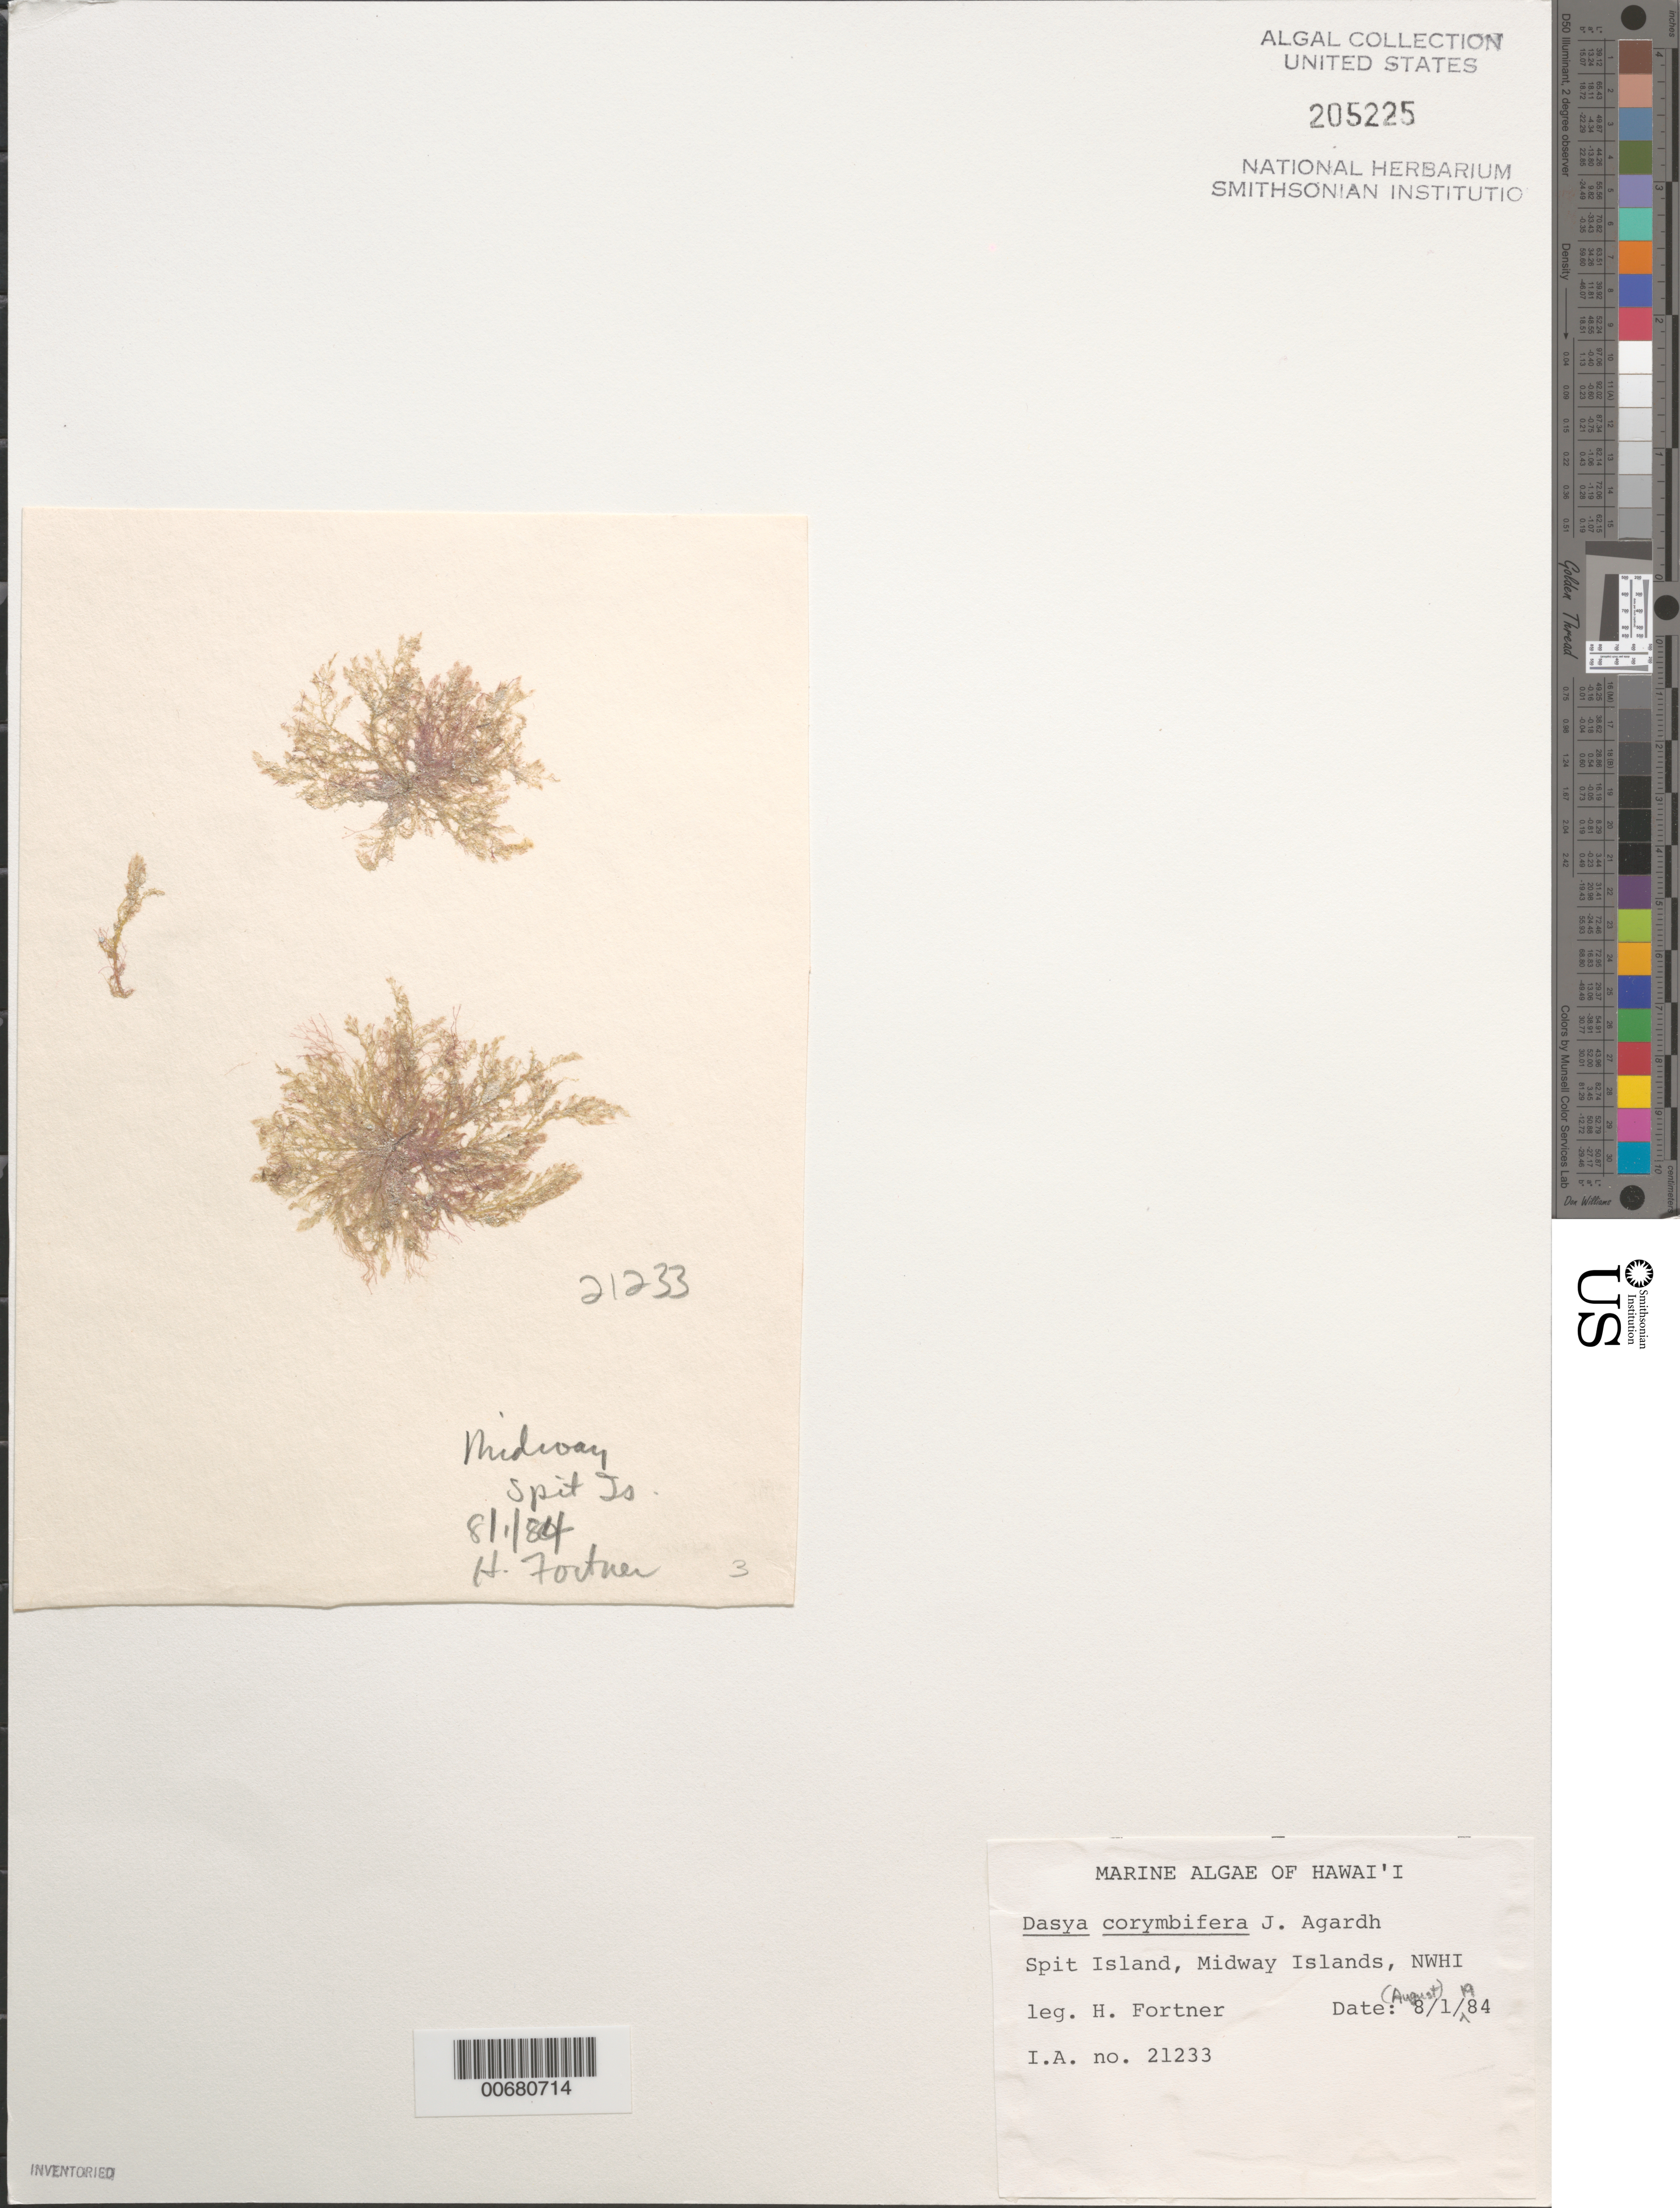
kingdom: Plantae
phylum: Rhodophyta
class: Florideophyceae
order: Ceramiales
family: Dasyaceae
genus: Dasya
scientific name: Dasya corymbifera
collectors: H. Fortner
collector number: IAA 21233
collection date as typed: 01 Aug 1984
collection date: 1984-08-01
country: U.S. Administered Pacific Islands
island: Midway Atoll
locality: Spit Islet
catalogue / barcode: US 205225